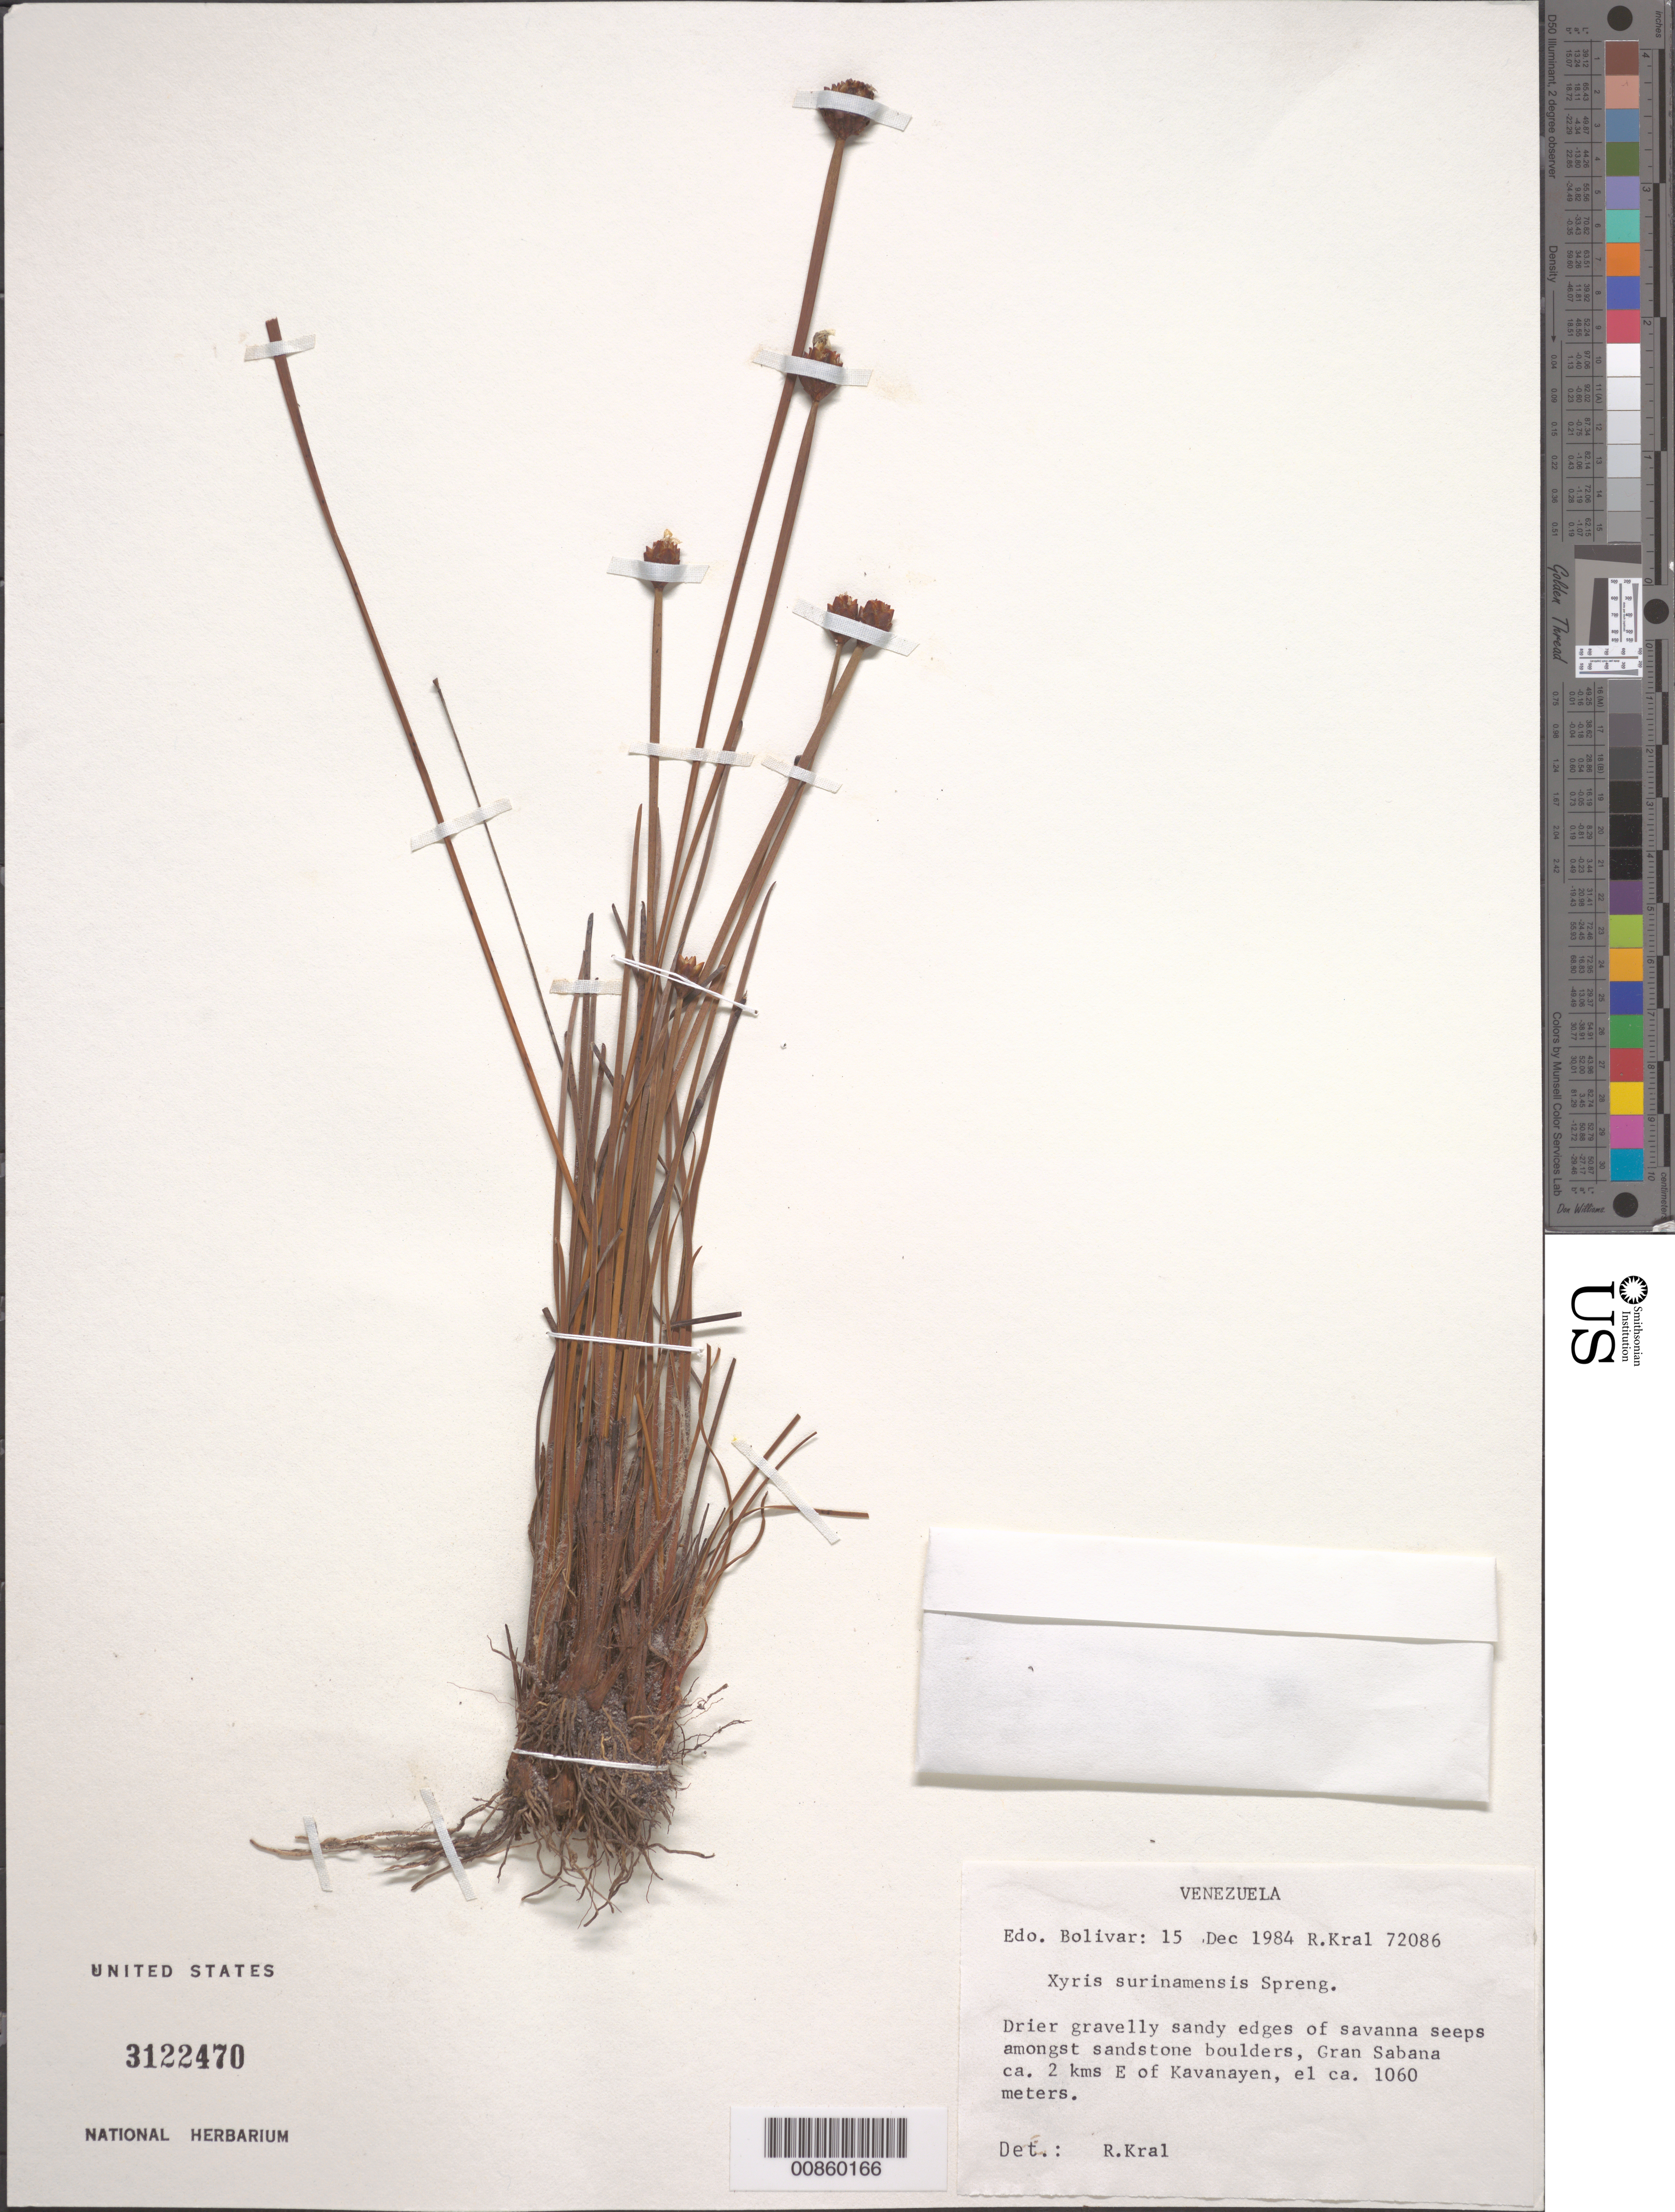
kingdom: Plantae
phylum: Tracheophyta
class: Liliopsida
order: Poales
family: Xyridaceae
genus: Xyris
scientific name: Xyris surinamensis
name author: A. Spreng.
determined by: Kral, Robert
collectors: R. Kral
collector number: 72086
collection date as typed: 15-Dec-84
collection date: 1984-12-15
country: Venezuela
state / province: Bolívar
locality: Gran Sabana, Kavanayén, ca. 2 km E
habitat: Drier gravelly sandy edges of savanna seeps amongst sandstone boulders.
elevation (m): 1060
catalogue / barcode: US 3122470